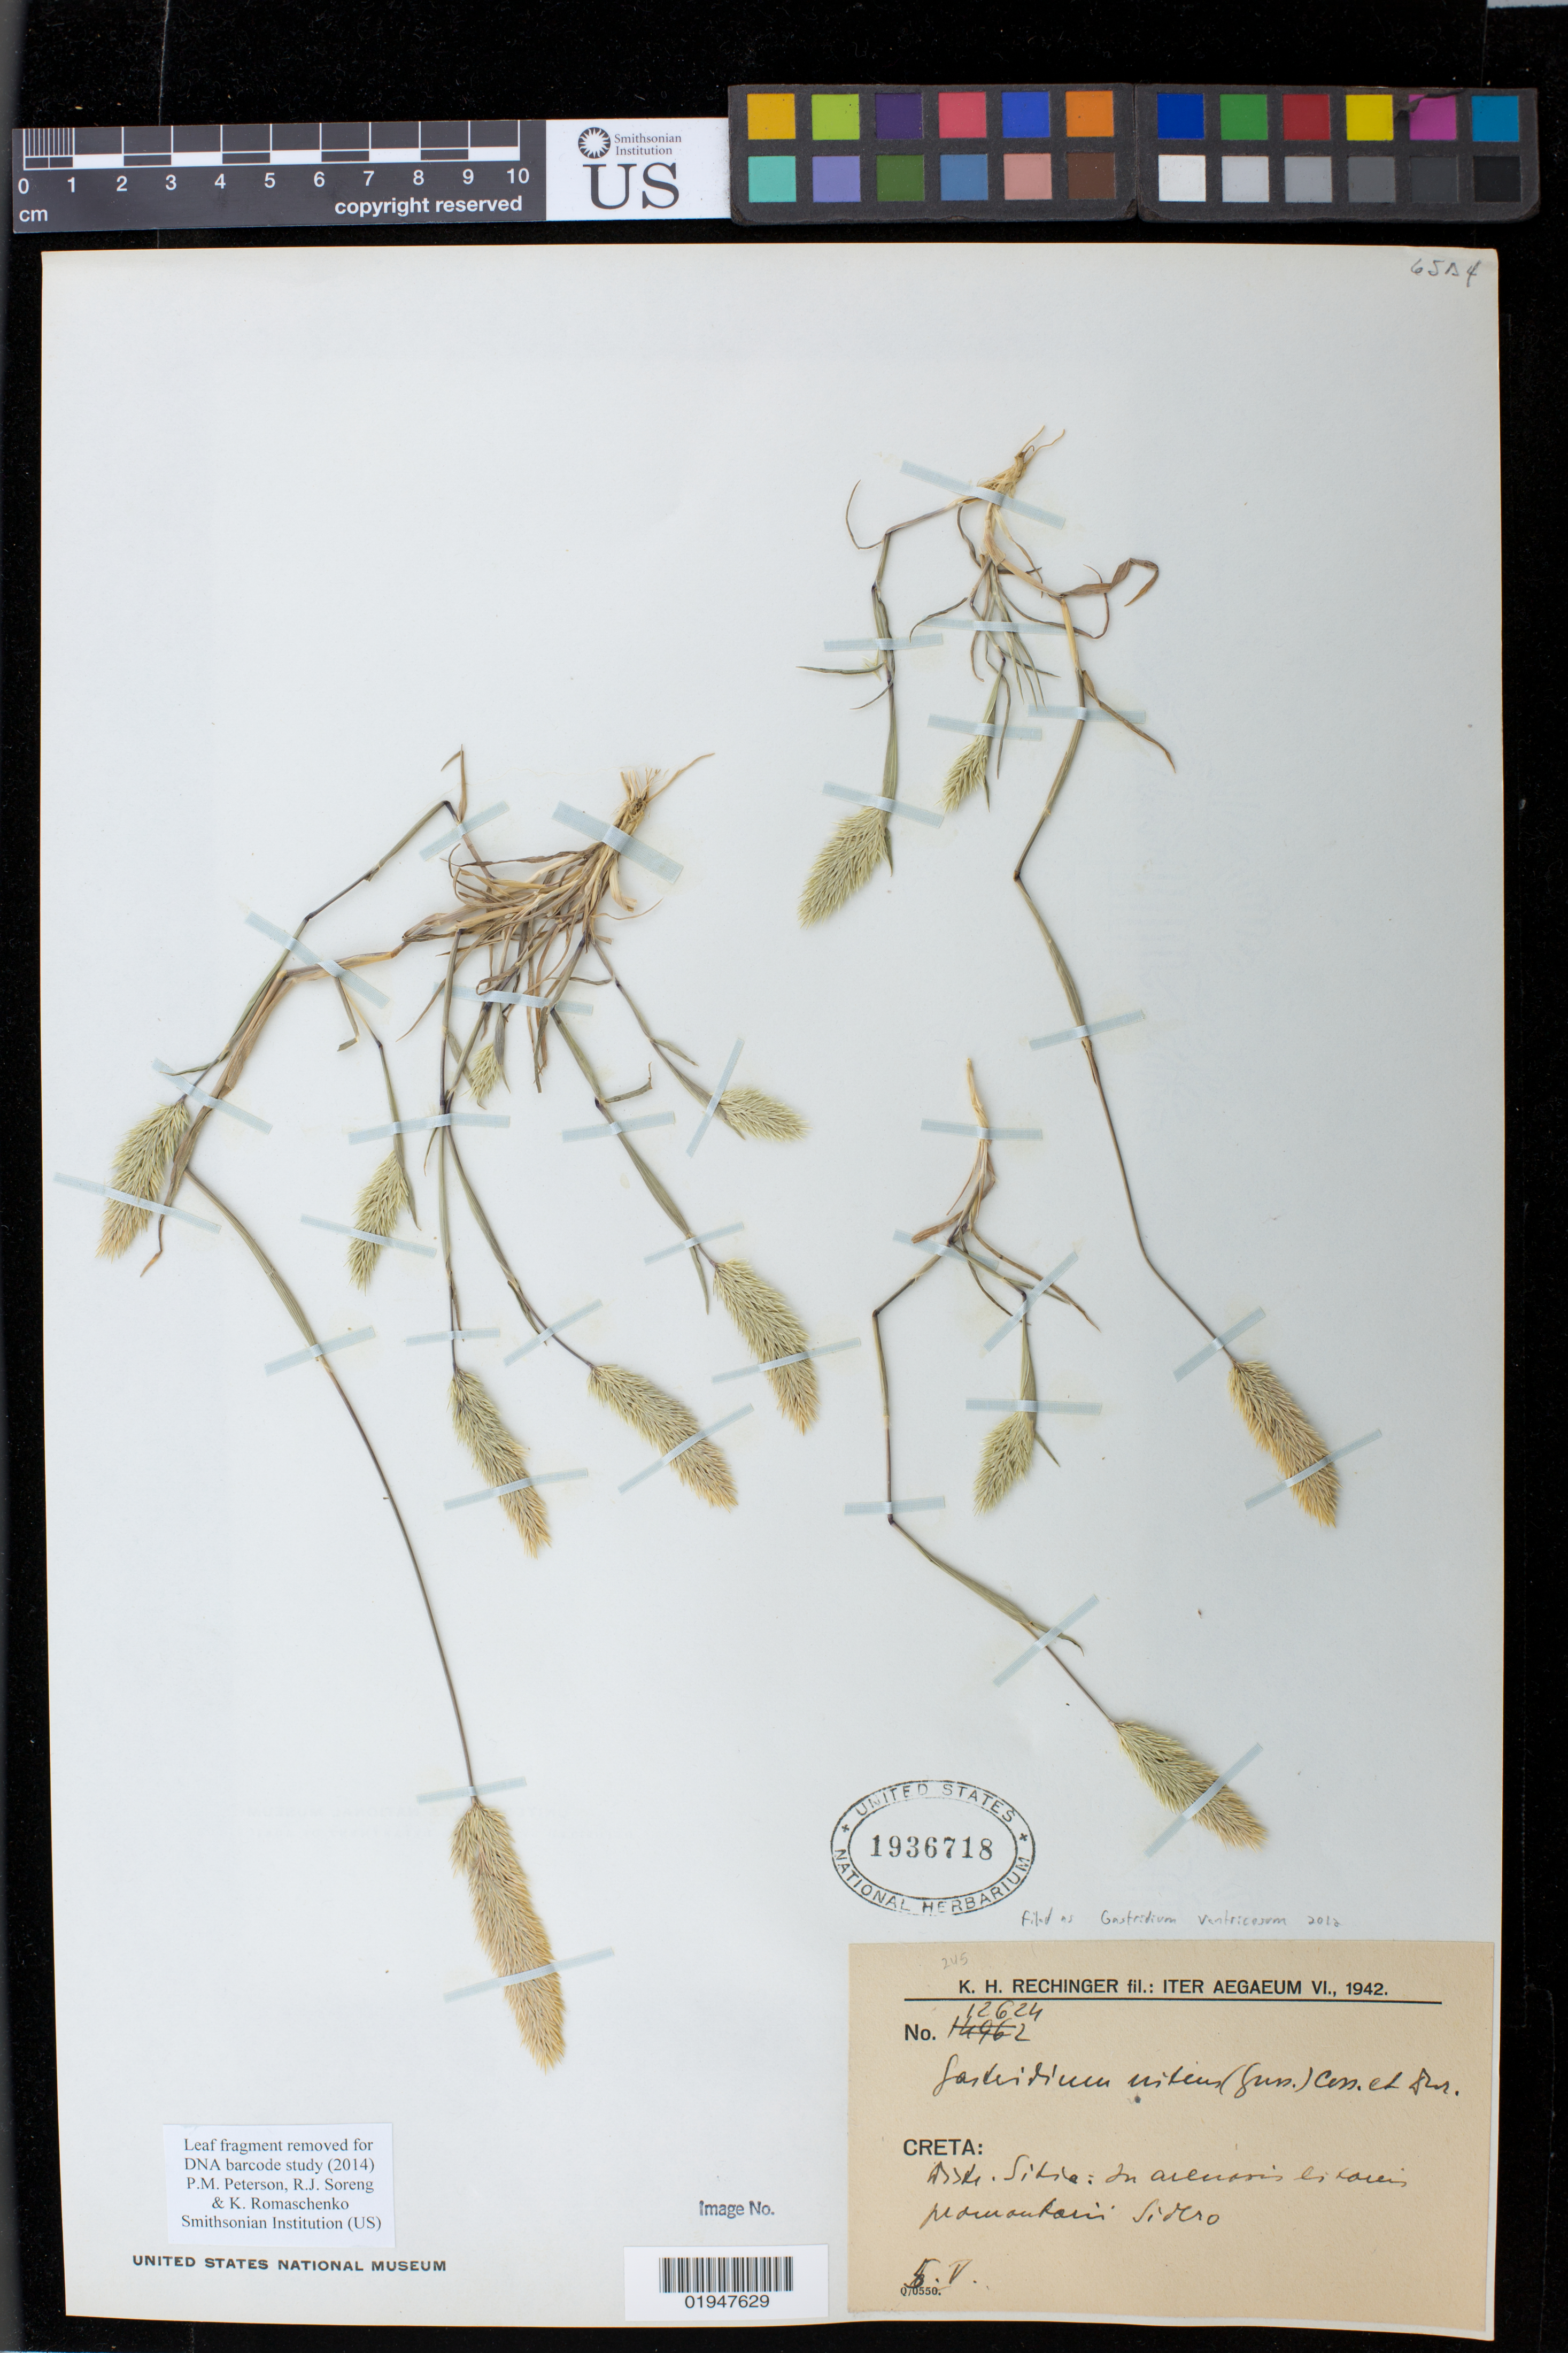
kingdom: Plantae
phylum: Tracheophyta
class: Liliopsida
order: Poales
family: Poaceae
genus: Gastridium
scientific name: Gastridium ventricosum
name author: (Gouan) Schinz & Thell.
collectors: K. H. Rechinger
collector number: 12624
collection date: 1942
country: Greece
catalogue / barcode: US 1936718